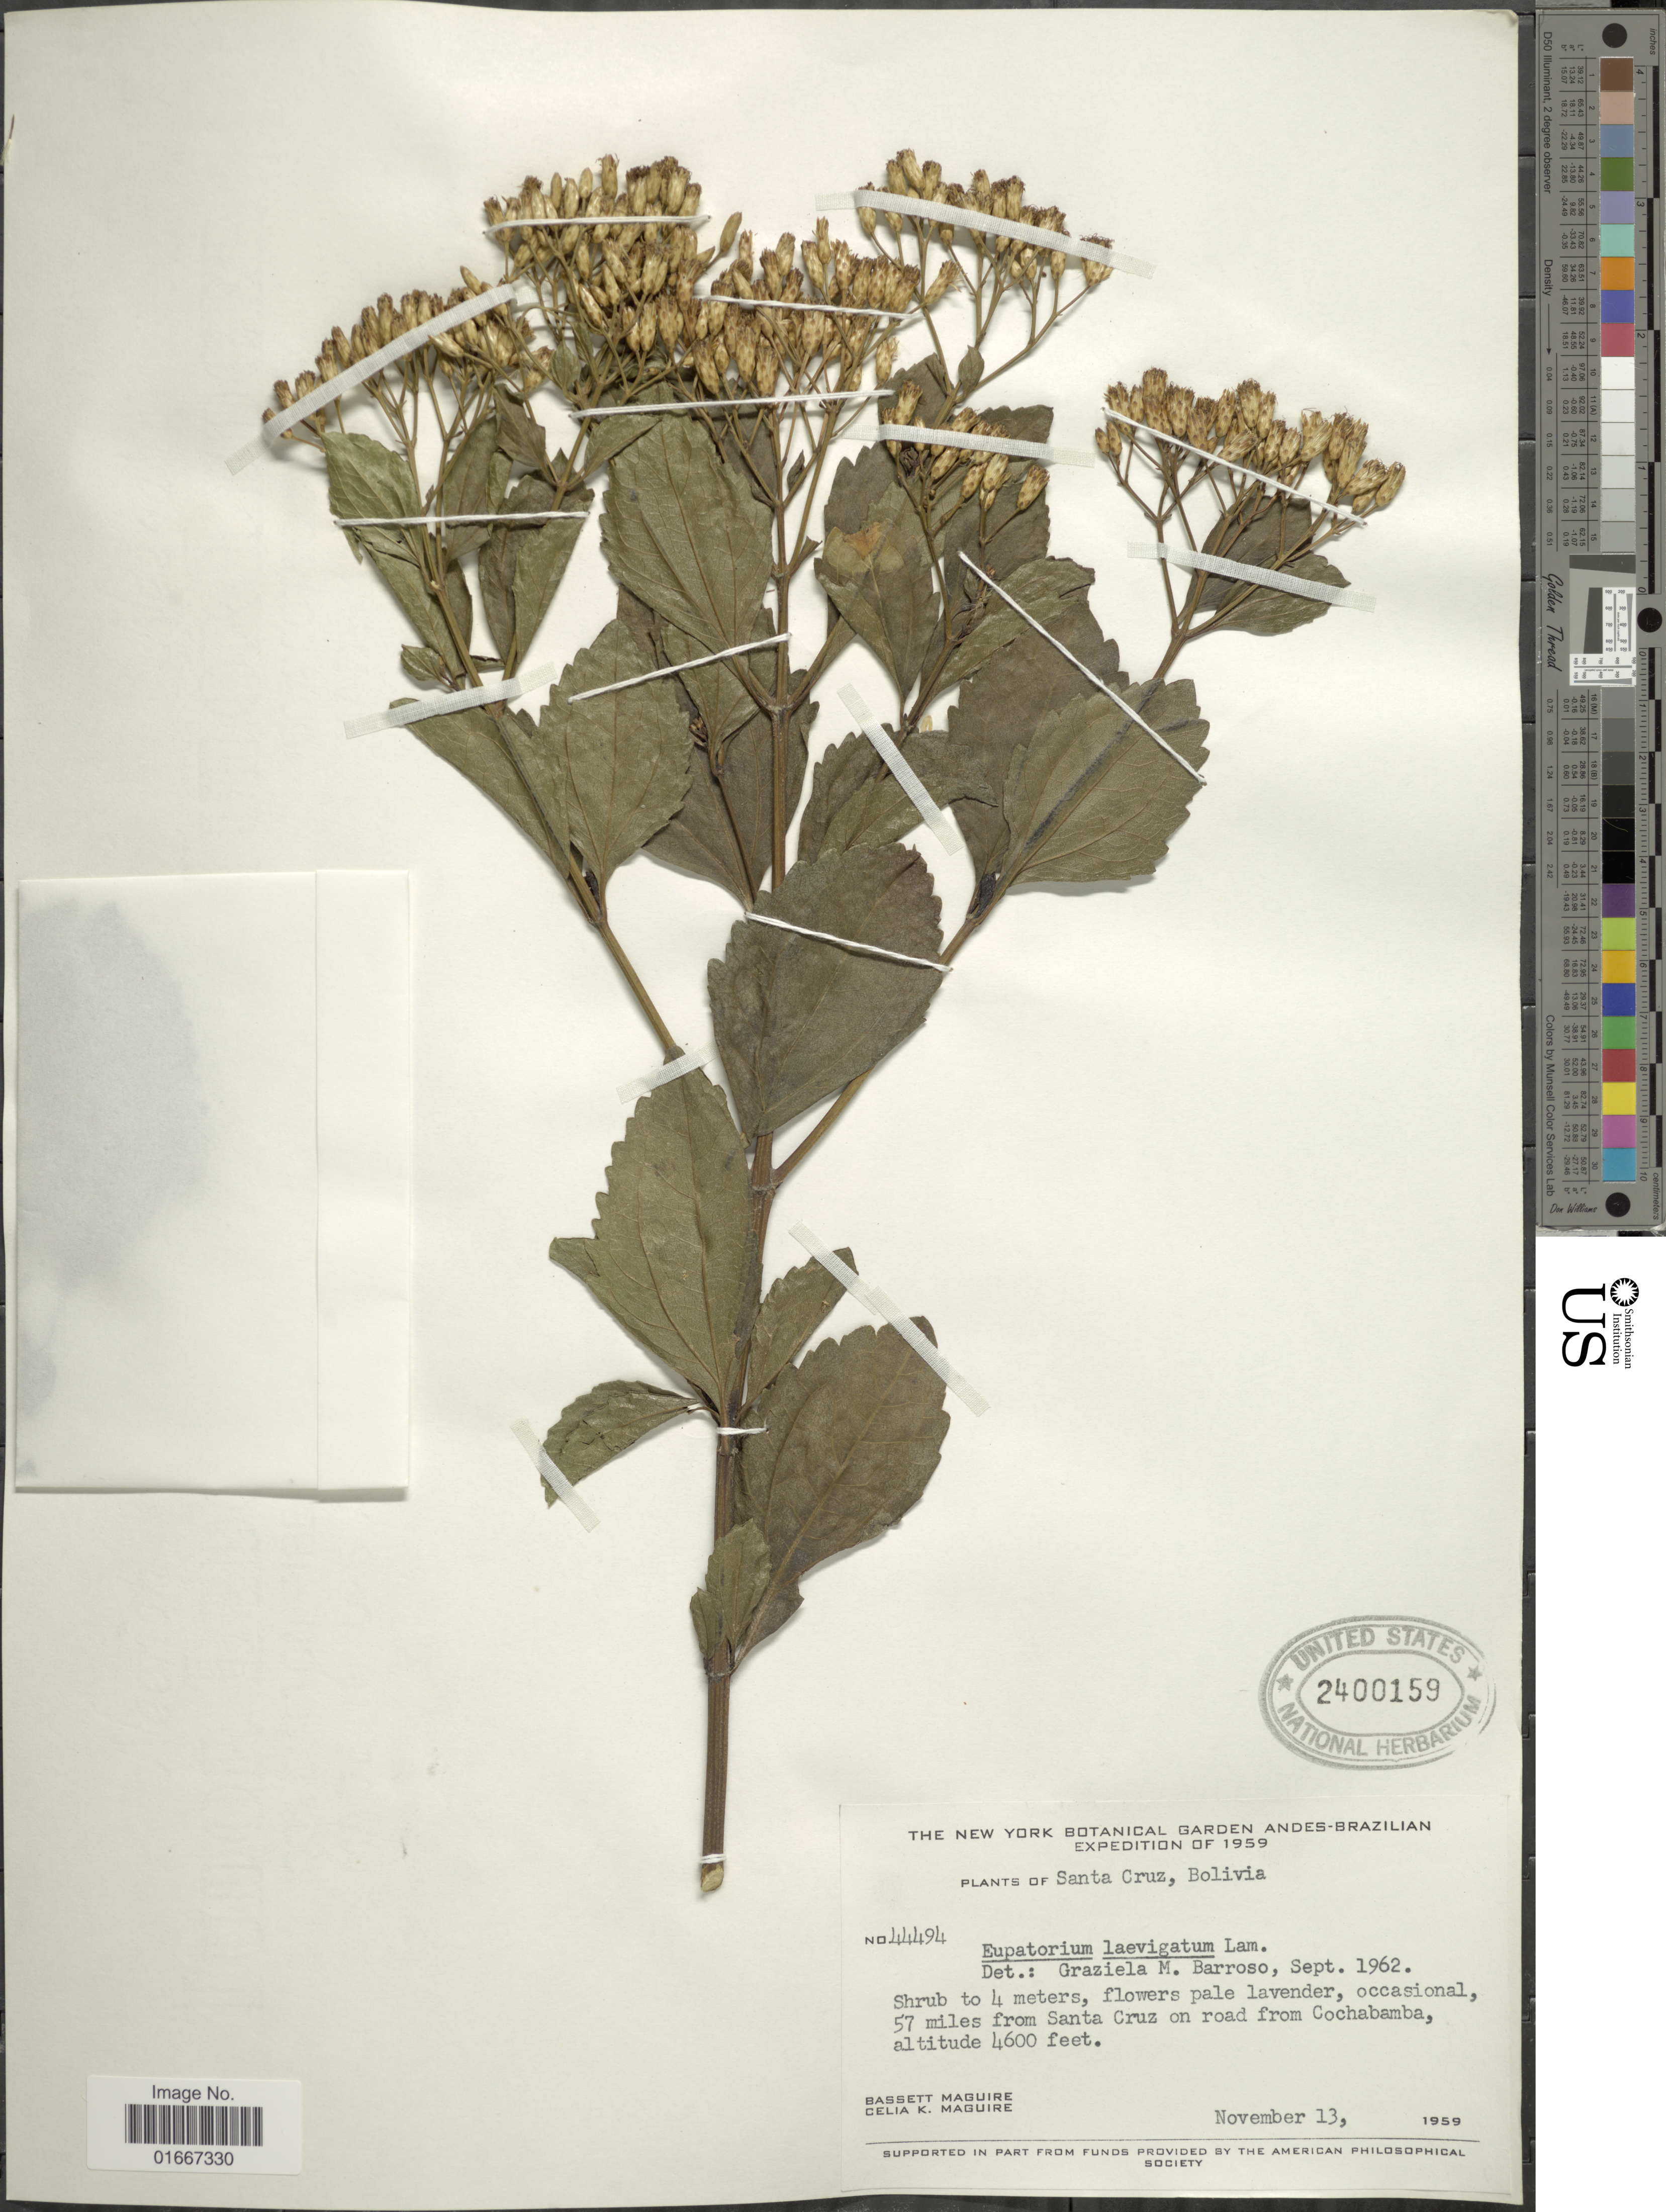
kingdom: Plantae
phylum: Tracheophyta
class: Magnoliopsida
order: Asterales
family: Asteraceae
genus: Chromolaena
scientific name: Chromolaena laevigata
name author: (Lam.) R.M. King & H. Rob.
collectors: B. Maguire & C. K. Maguire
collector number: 44494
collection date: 1959-11-13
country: Bolivia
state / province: Santa Cruz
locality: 57 miles from Santa Cruz on road from Cochabamba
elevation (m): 1402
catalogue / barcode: US 2400159